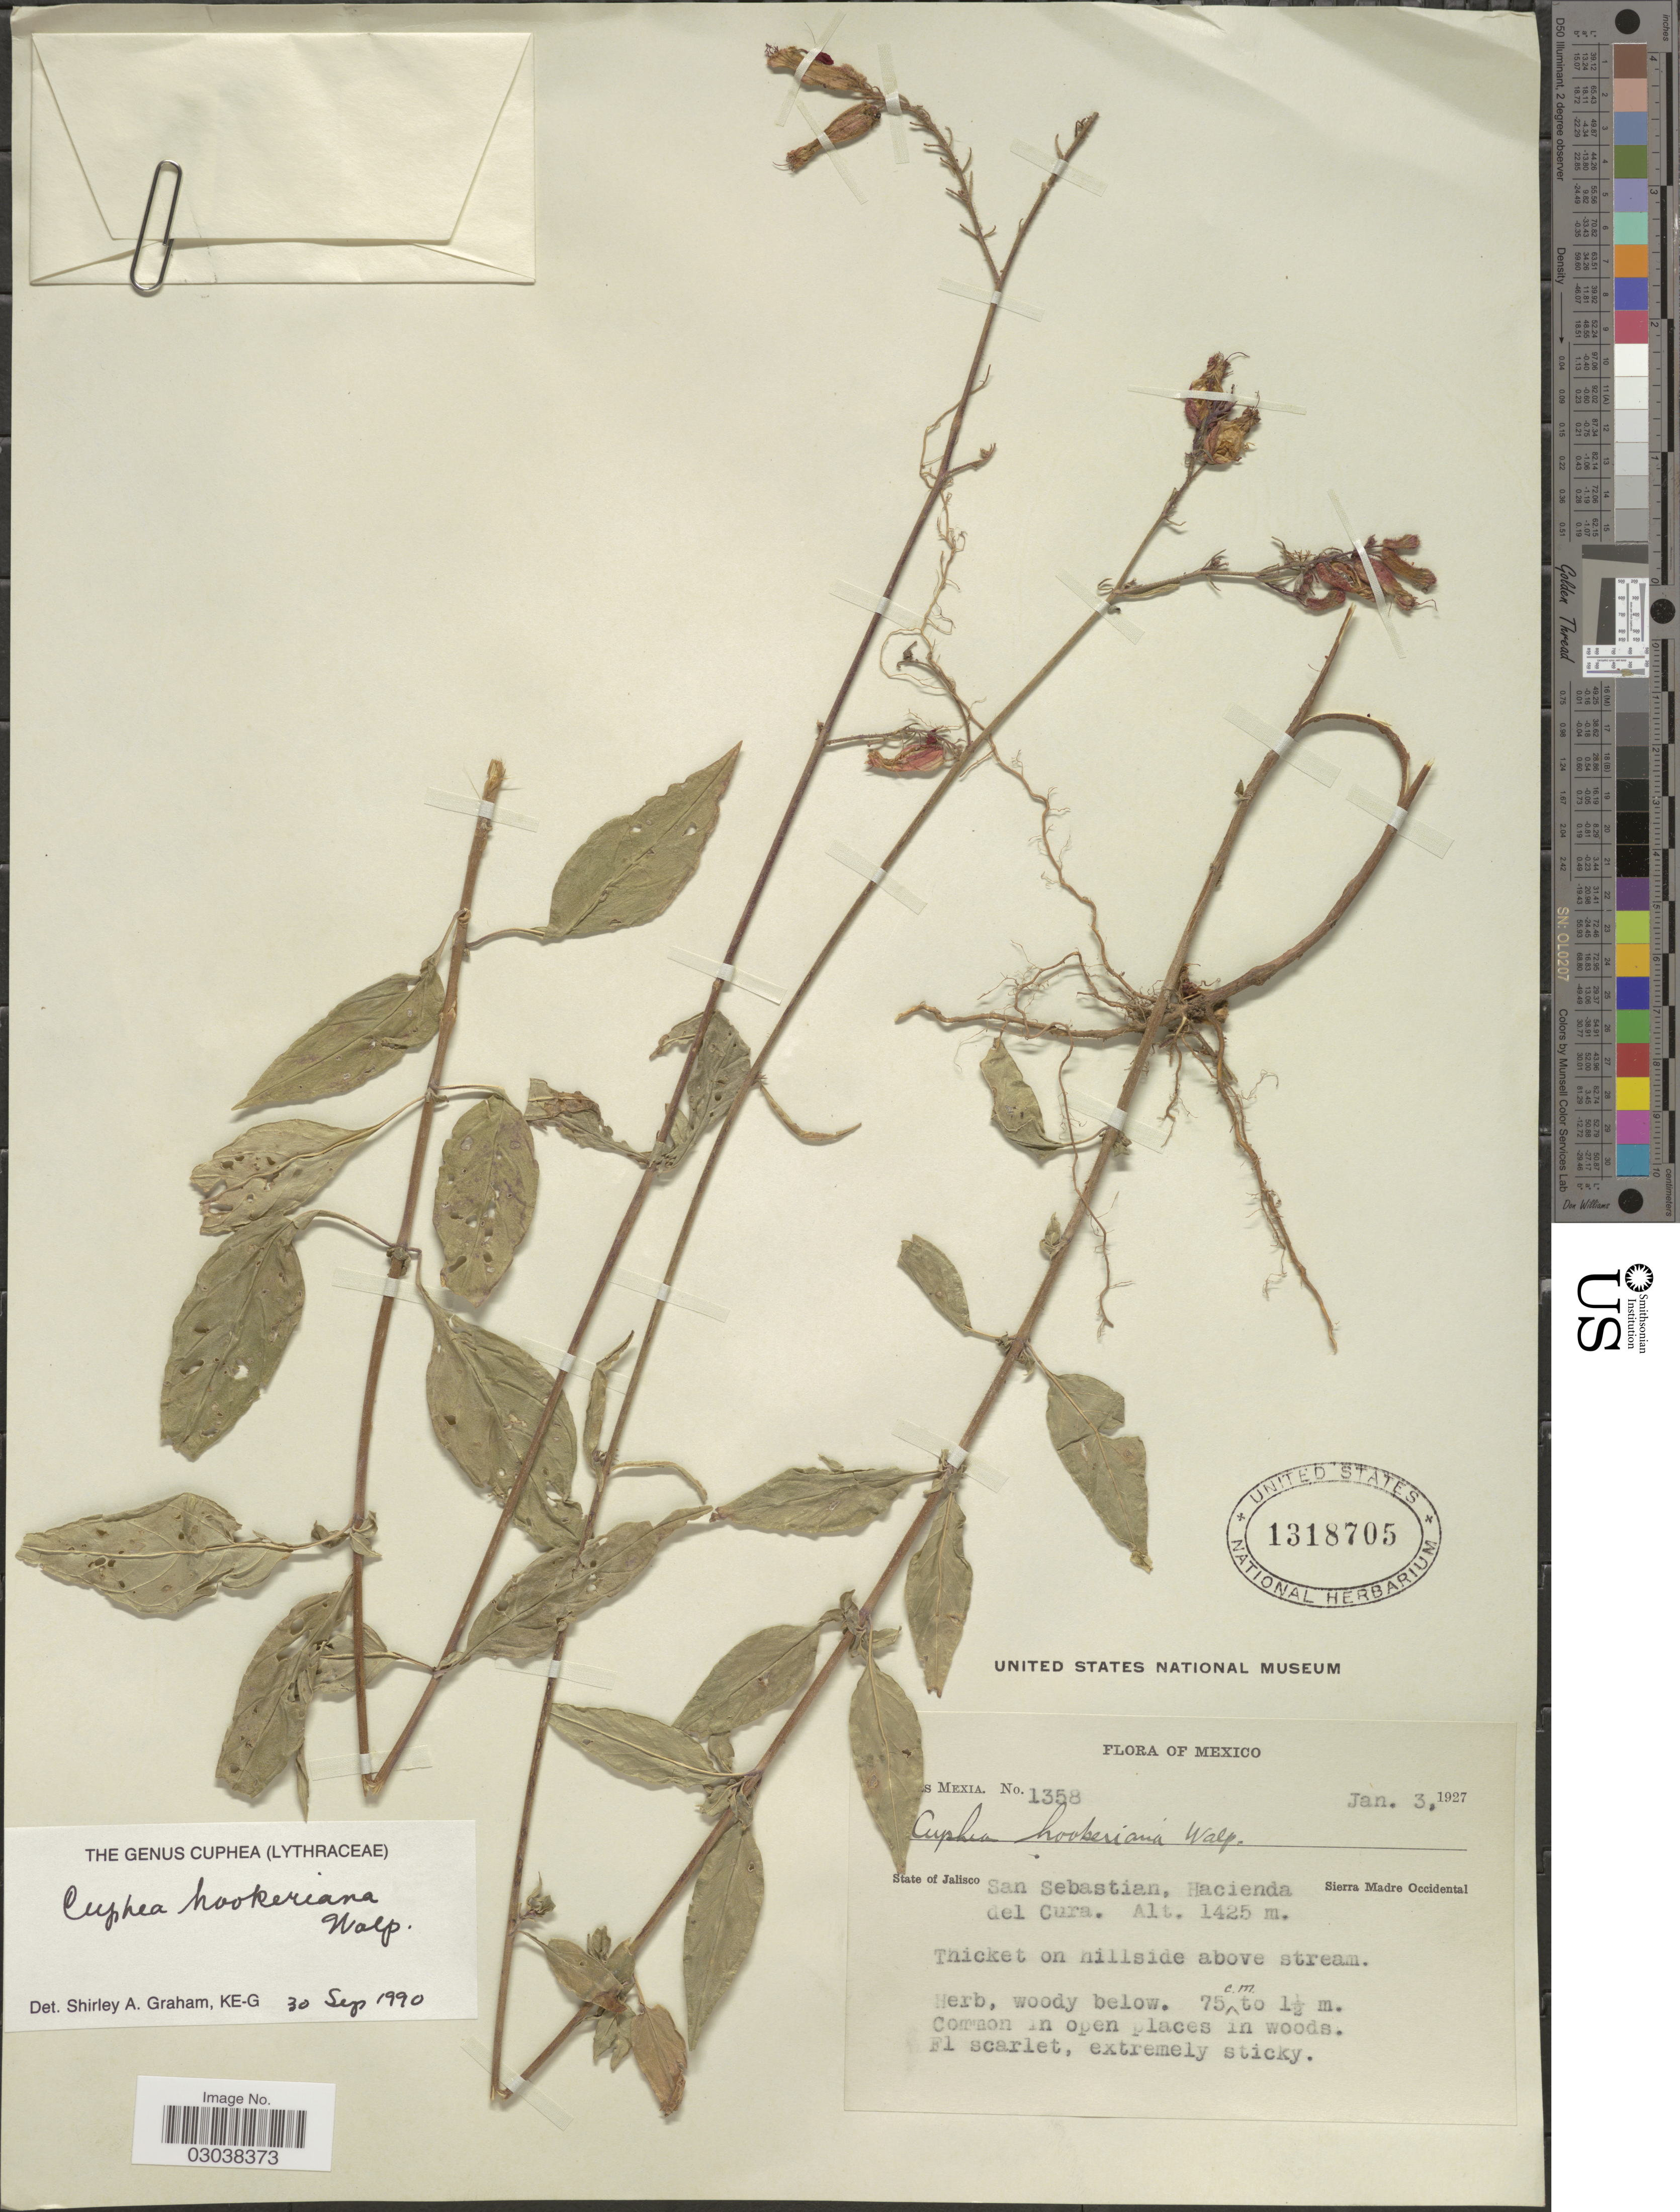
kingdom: Plantae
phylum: Tracheophyta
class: Magnoliopsida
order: Myrtales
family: Lythraceae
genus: Cuphea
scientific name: Cuphea hookeriana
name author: Walp.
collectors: Y. Mexia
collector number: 1358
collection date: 1927-01-03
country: Mexico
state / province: Jalisco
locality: San Sebastian, Hacienda del Cura. Sierra Madre Occidental.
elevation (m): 1425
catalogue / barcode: US 1318705